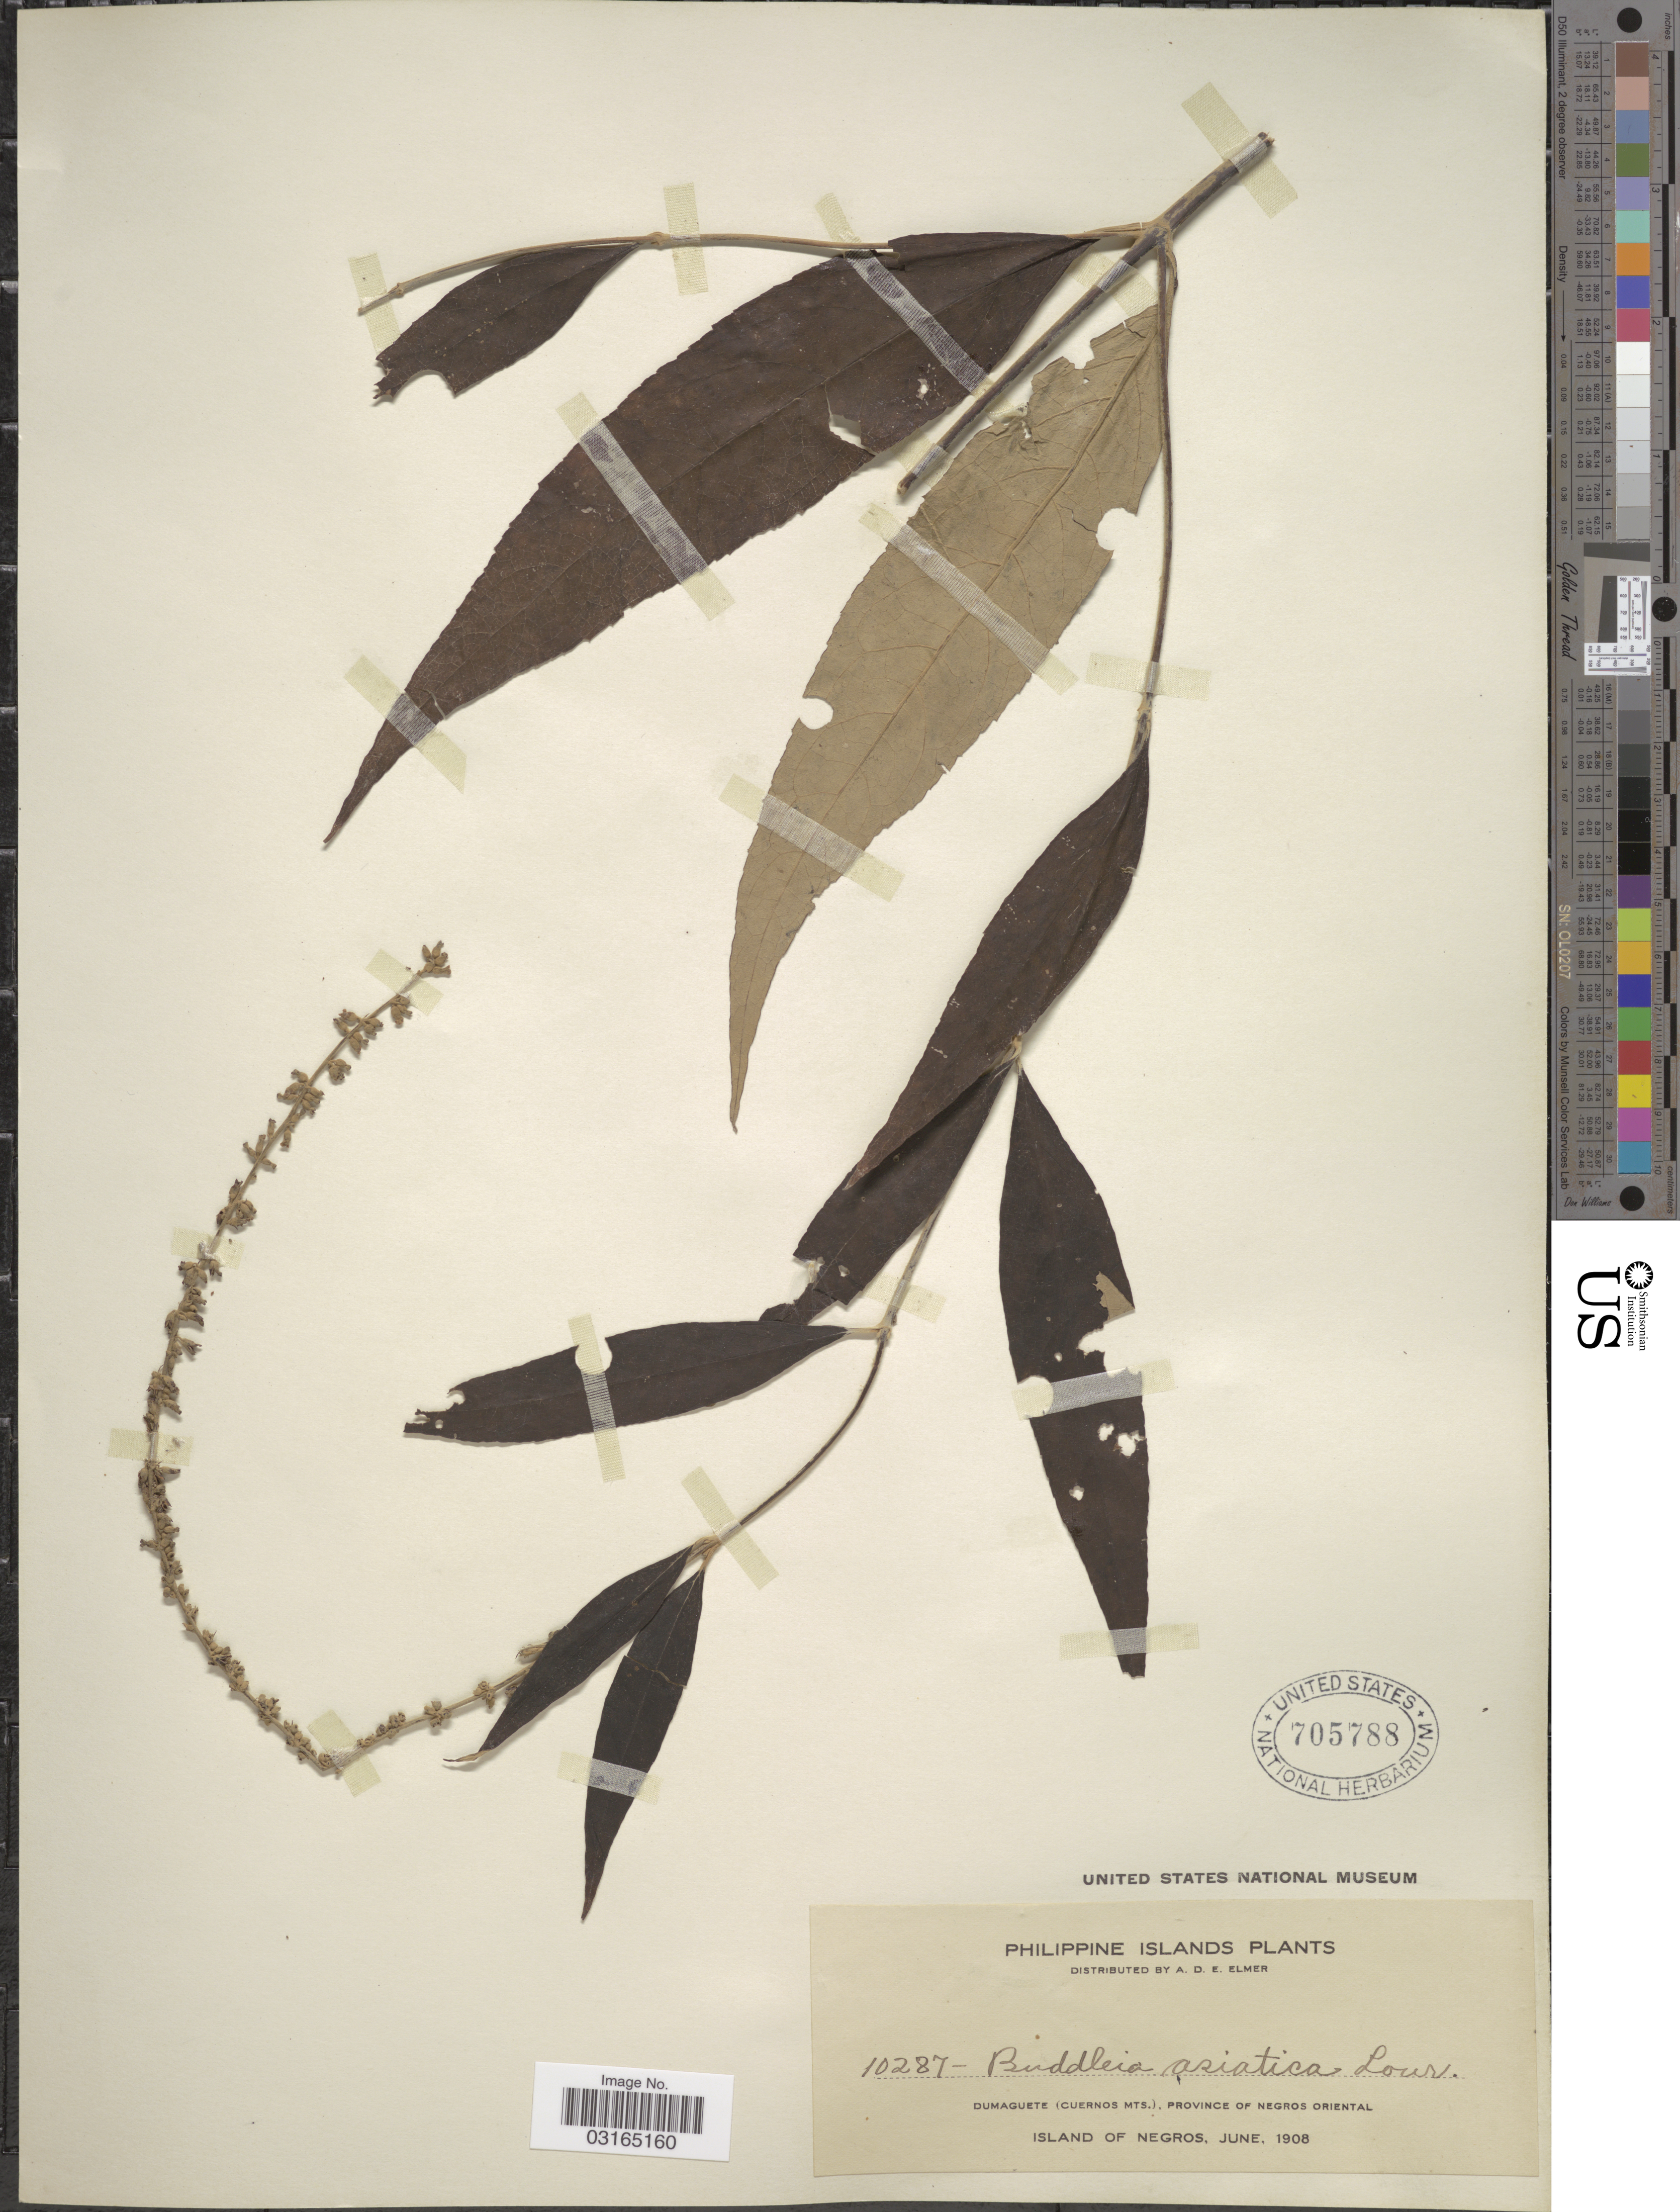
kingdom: Plantae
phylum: Tracheophyta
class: Magnoliopsida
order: Lamiales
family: Scrophulariaceae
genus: Buddleja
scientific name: Buddleja asiatica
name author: Lour.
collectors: A. D. E. Elmer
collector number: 10287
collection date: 1908-06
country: Philippines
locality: Dumaguete (Cuernos Mts.), Province of Negros Oriental.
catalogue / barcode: US 705788